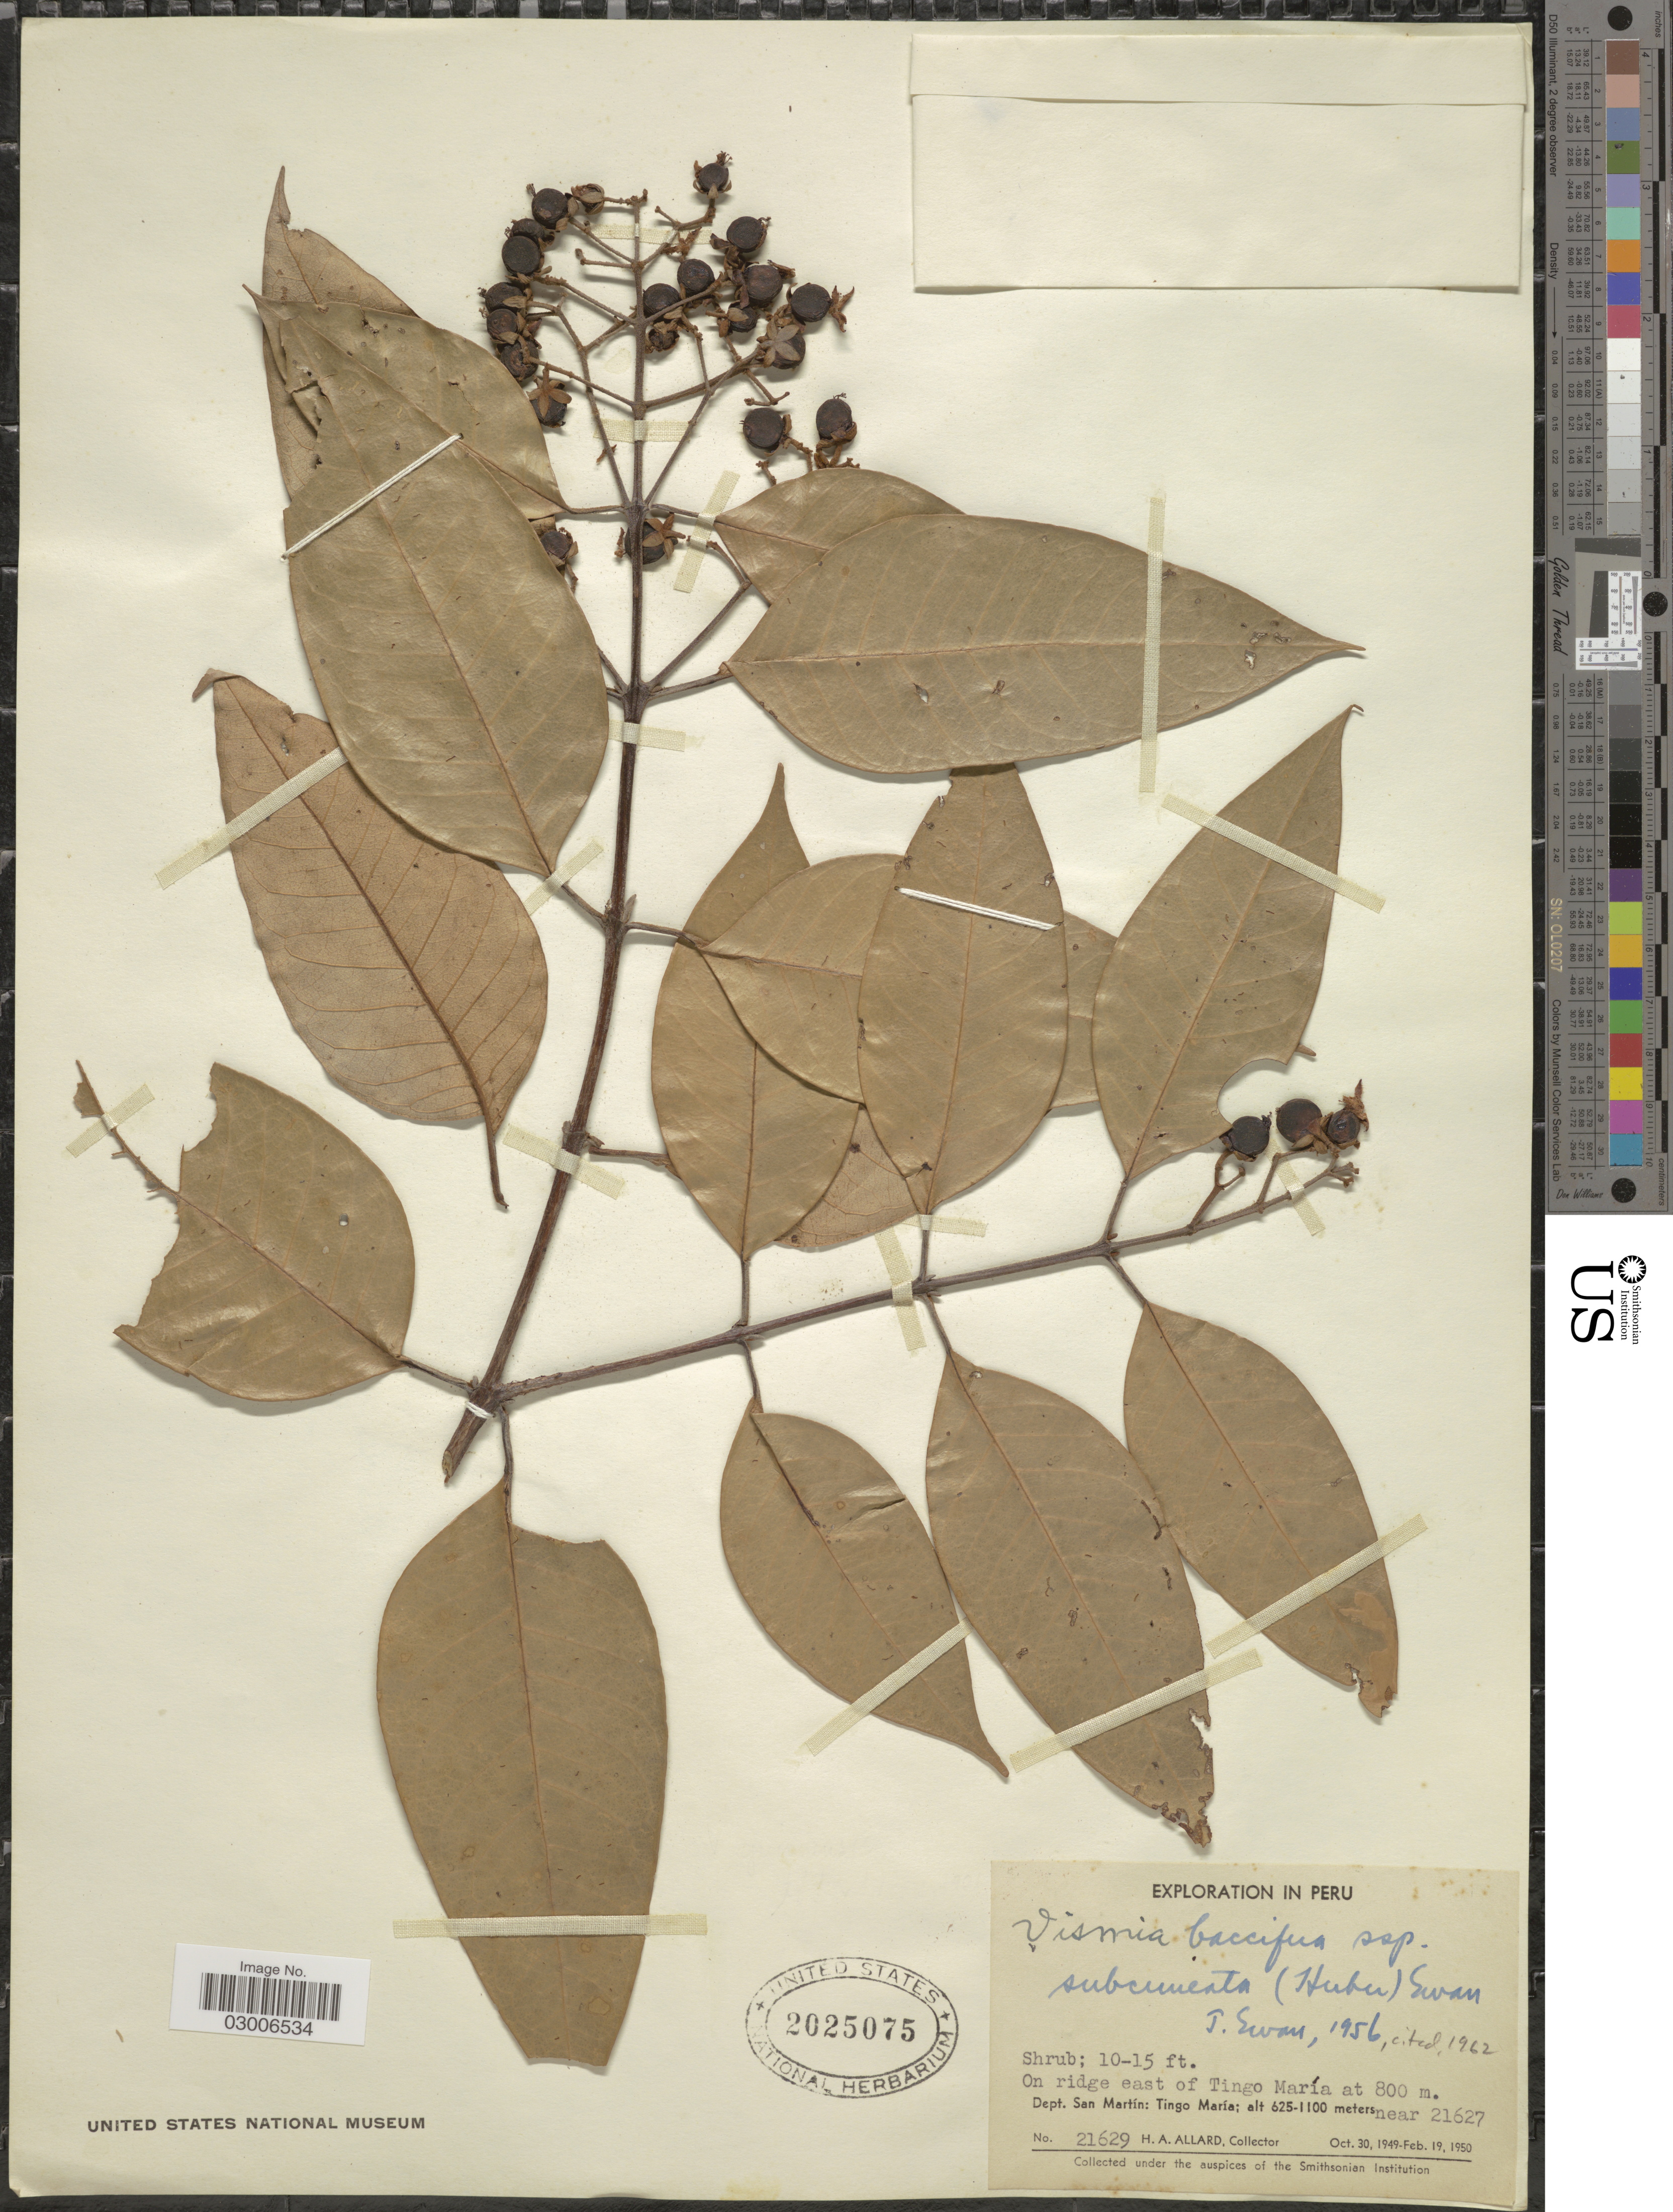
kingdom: Plantae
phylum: Tracheophyta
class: Magnoliopsida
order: Malpighiales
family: Hypericaceae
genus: Vismia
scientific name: Vismia baccifera subsp. subcuneata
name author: (Huber) Ewan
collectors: H. A. Allard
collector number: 21629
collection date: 1949-10-30/1950-02-19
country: Peru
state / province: San Martín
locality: Dept. San Martín: Tingo María, On ridge east of Tingo María, near 21627.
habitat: on ridge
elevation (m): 800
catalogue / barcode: US 2025075